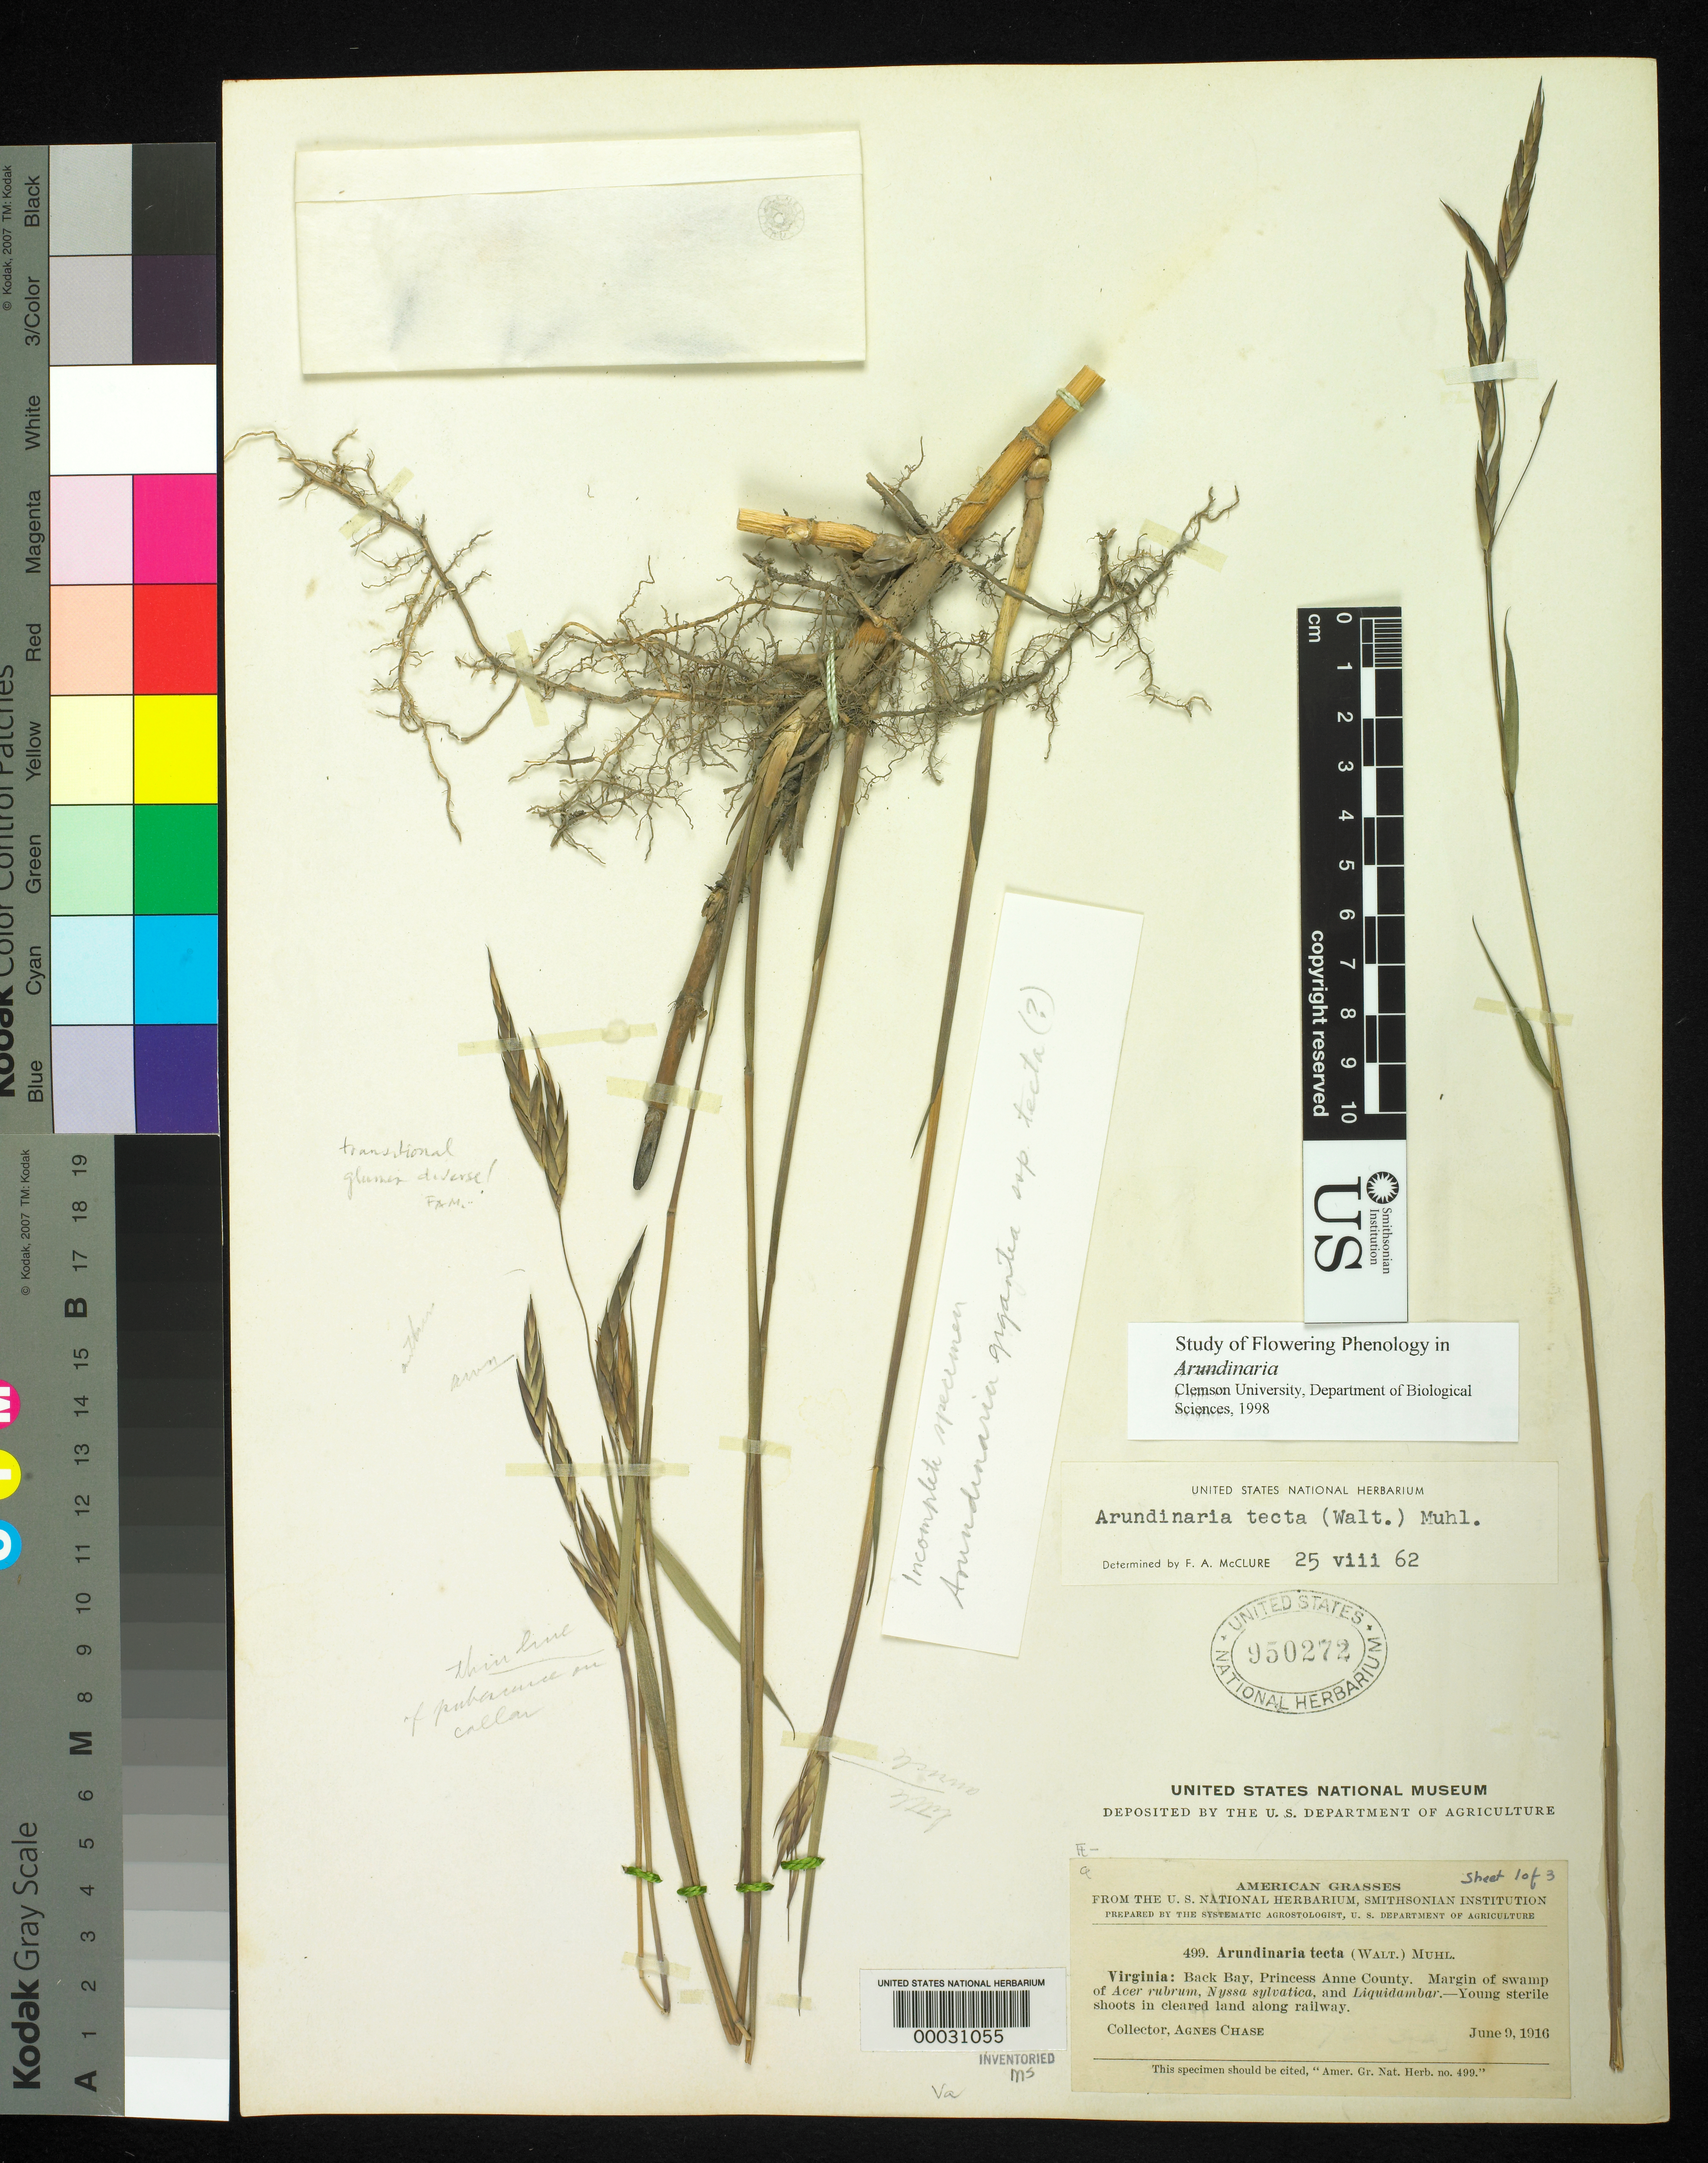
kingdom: Plantae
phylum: Tracheophyta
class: Liliopsida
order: Poales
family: Poaceae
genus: Arundinaria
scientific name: Arundinaria tecta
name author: (Walter) Muhl.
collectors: A. Chase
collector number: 7253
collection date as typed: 09 Jun 1916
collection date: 1916-06-09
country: United States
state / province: Virginia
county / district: City of Virginia Beach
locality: Black Bay, Princess Anne County is now part of Virginia Beach City.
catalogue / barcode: US 950272